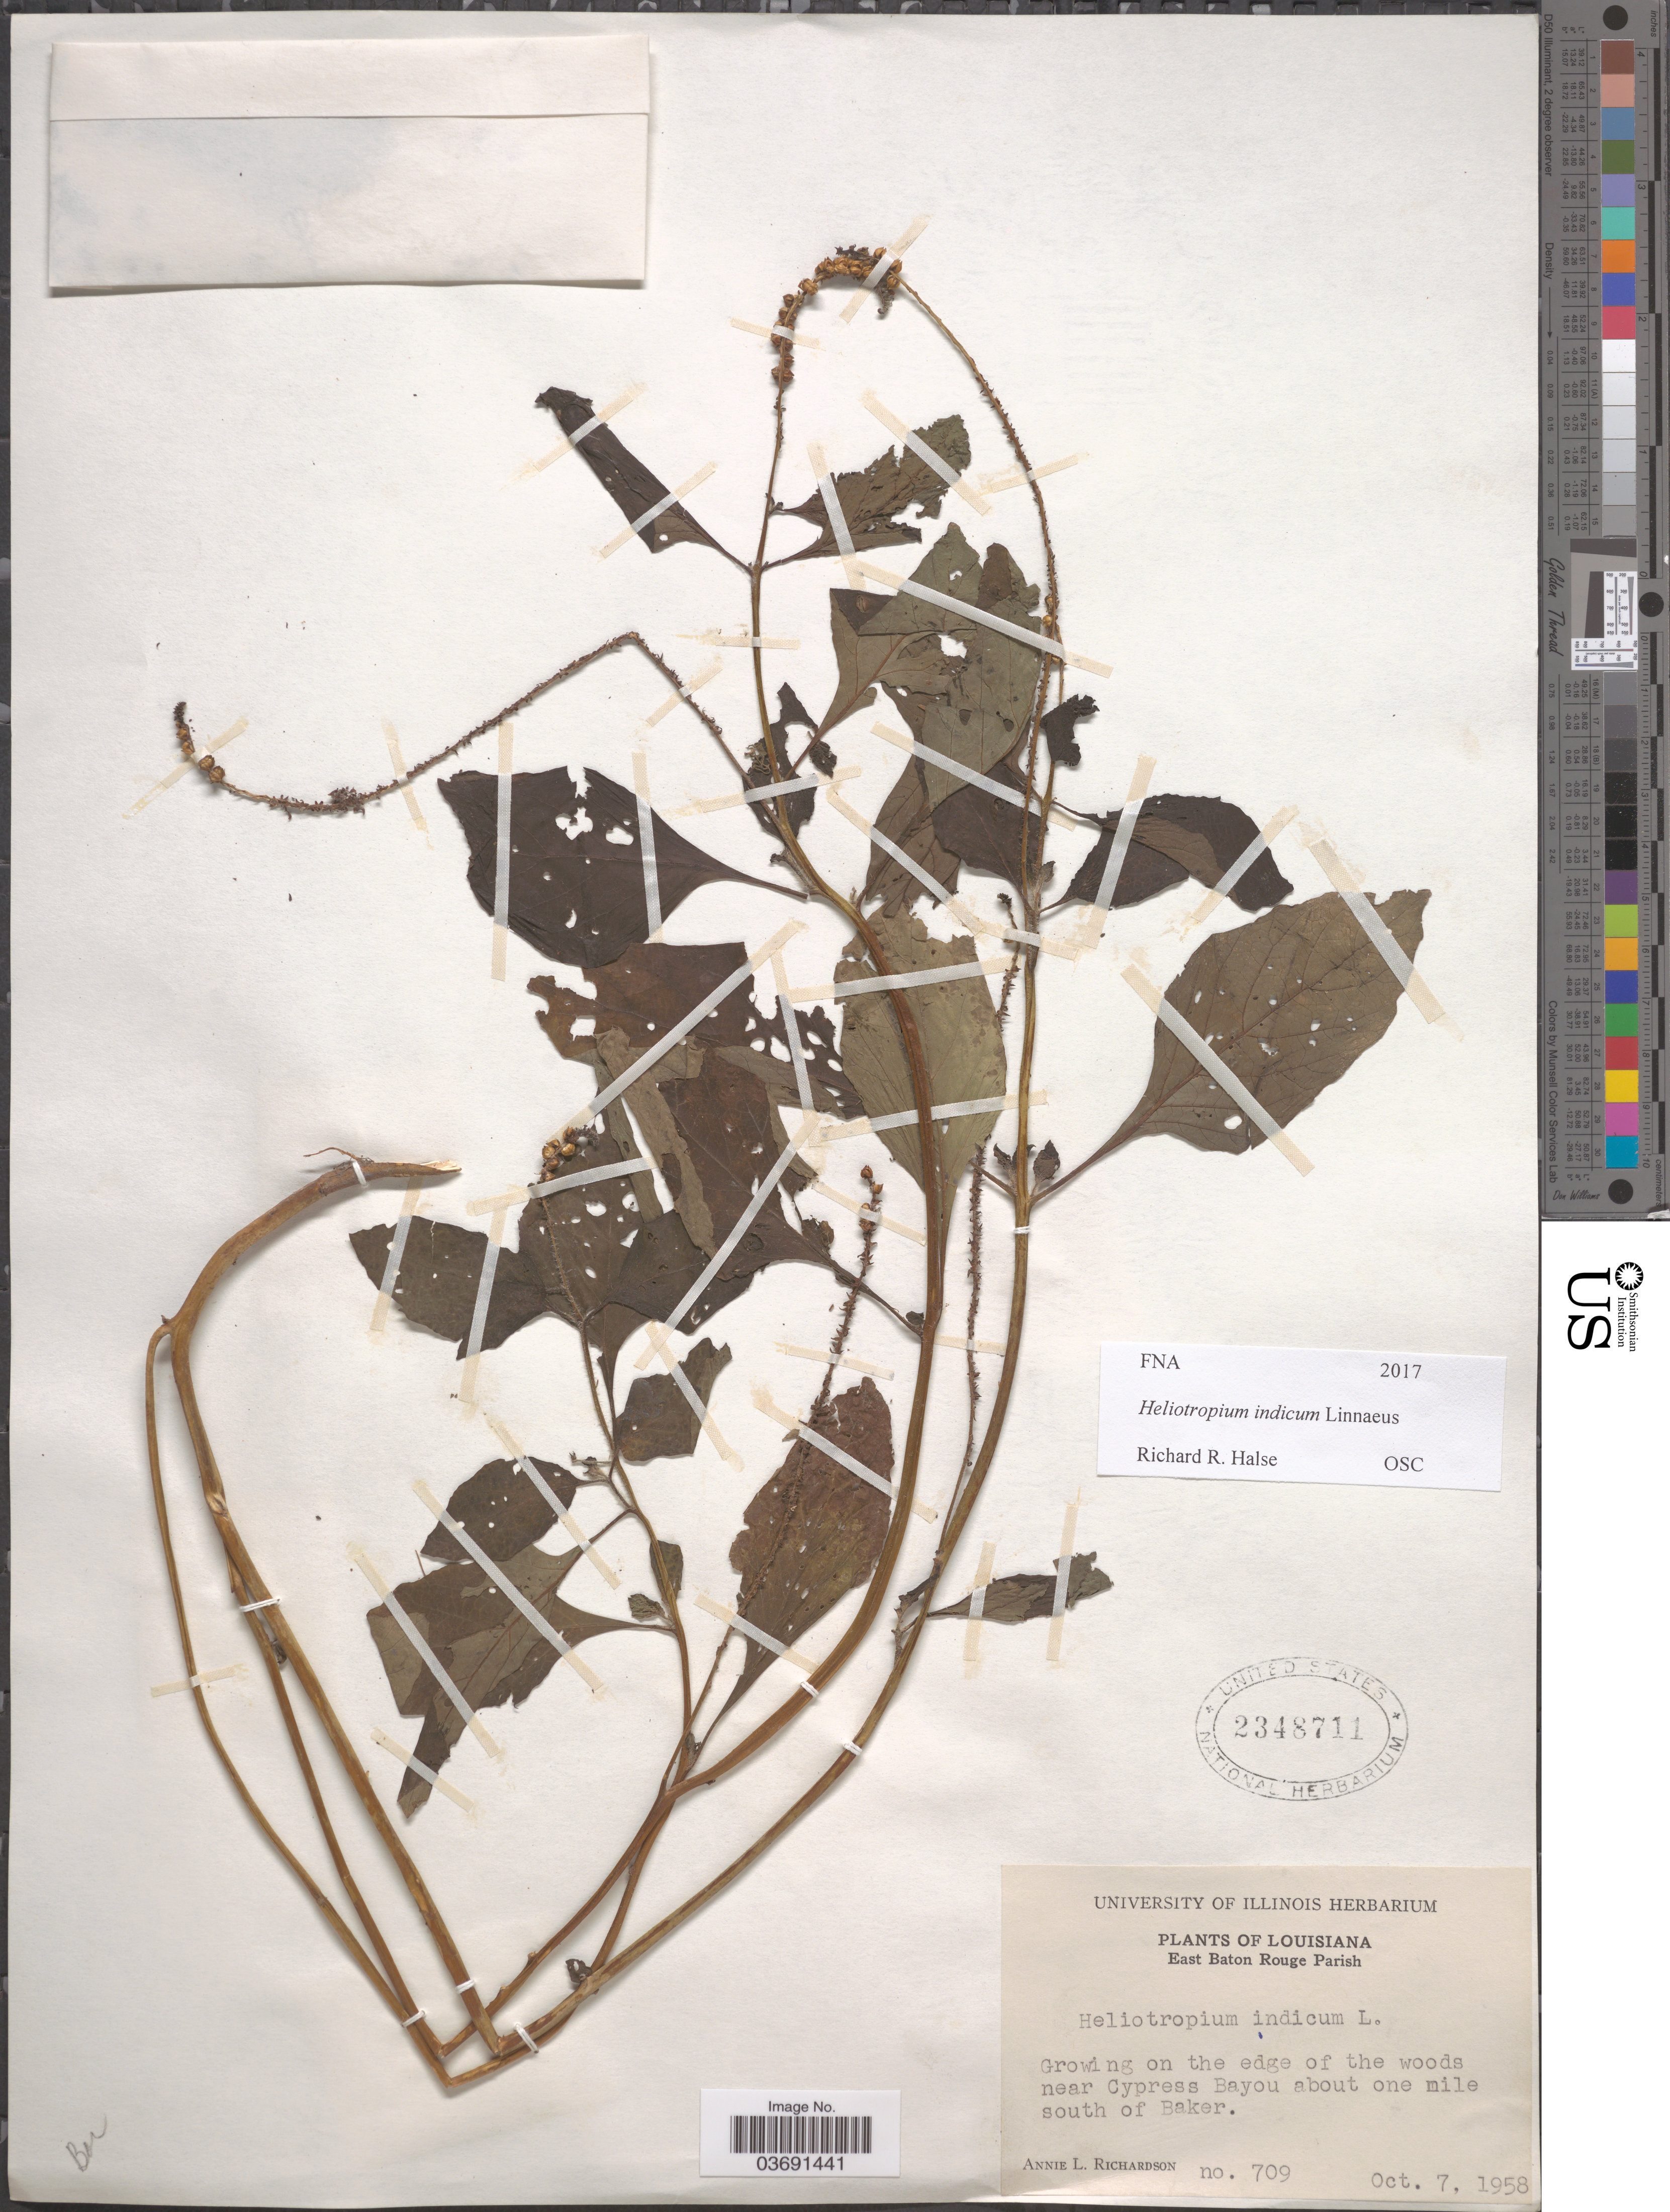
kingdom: Plantae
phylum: Tracheophyta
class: Magnoliopsida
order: Boraginales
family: Heliotropiaceae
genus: Heliotropium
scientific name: Heliotropium indicum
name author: L.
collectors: A. L. Richardson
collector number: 709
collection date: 1958-10-07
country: United States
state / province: Louisiana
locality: East Baton Rouge Parish. On the edge of the woods near Cypress Bayou about one mile south of Baker.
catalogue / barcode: US 2348711